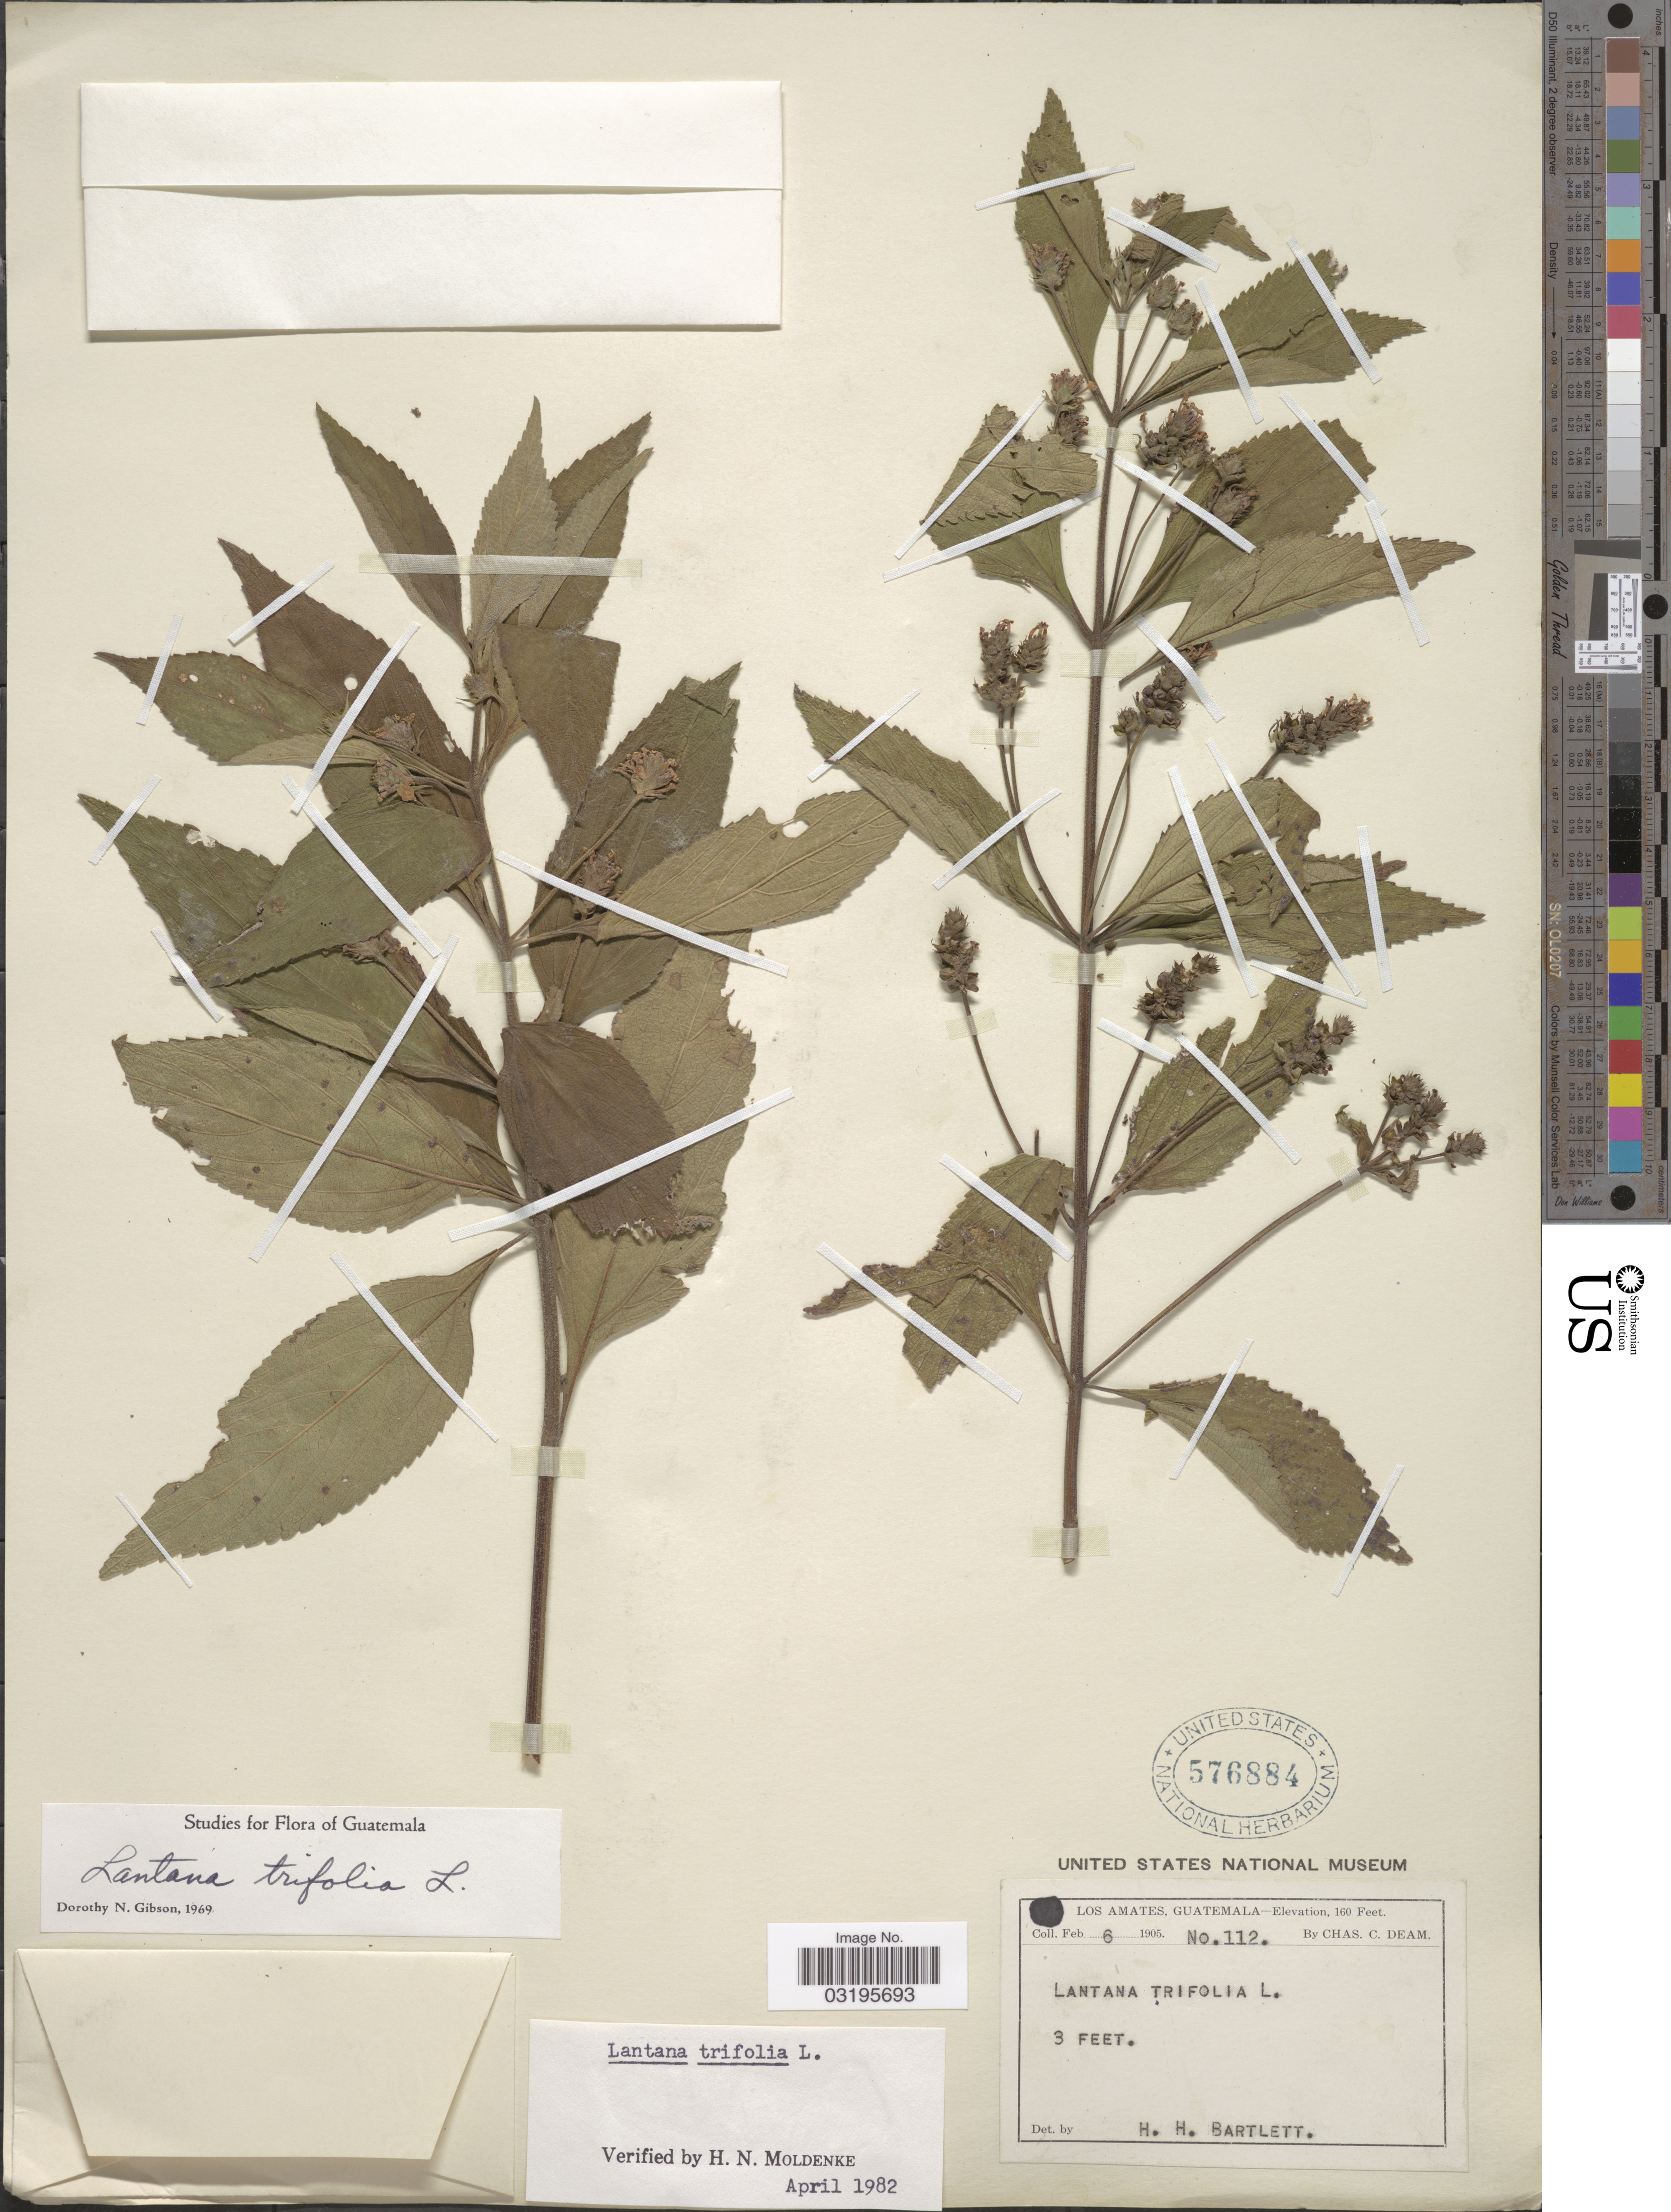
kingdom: Plantae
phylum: Tracheophyta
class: Magnoliopsida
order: Lamiales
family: Verbenaceae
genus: Lantana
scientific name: Lantana trifolia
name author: L.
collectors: C. C. Deam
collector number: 112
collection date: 1905-02-06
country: Guatemala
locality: Los Amates.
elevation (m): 49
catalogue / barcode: US 576884